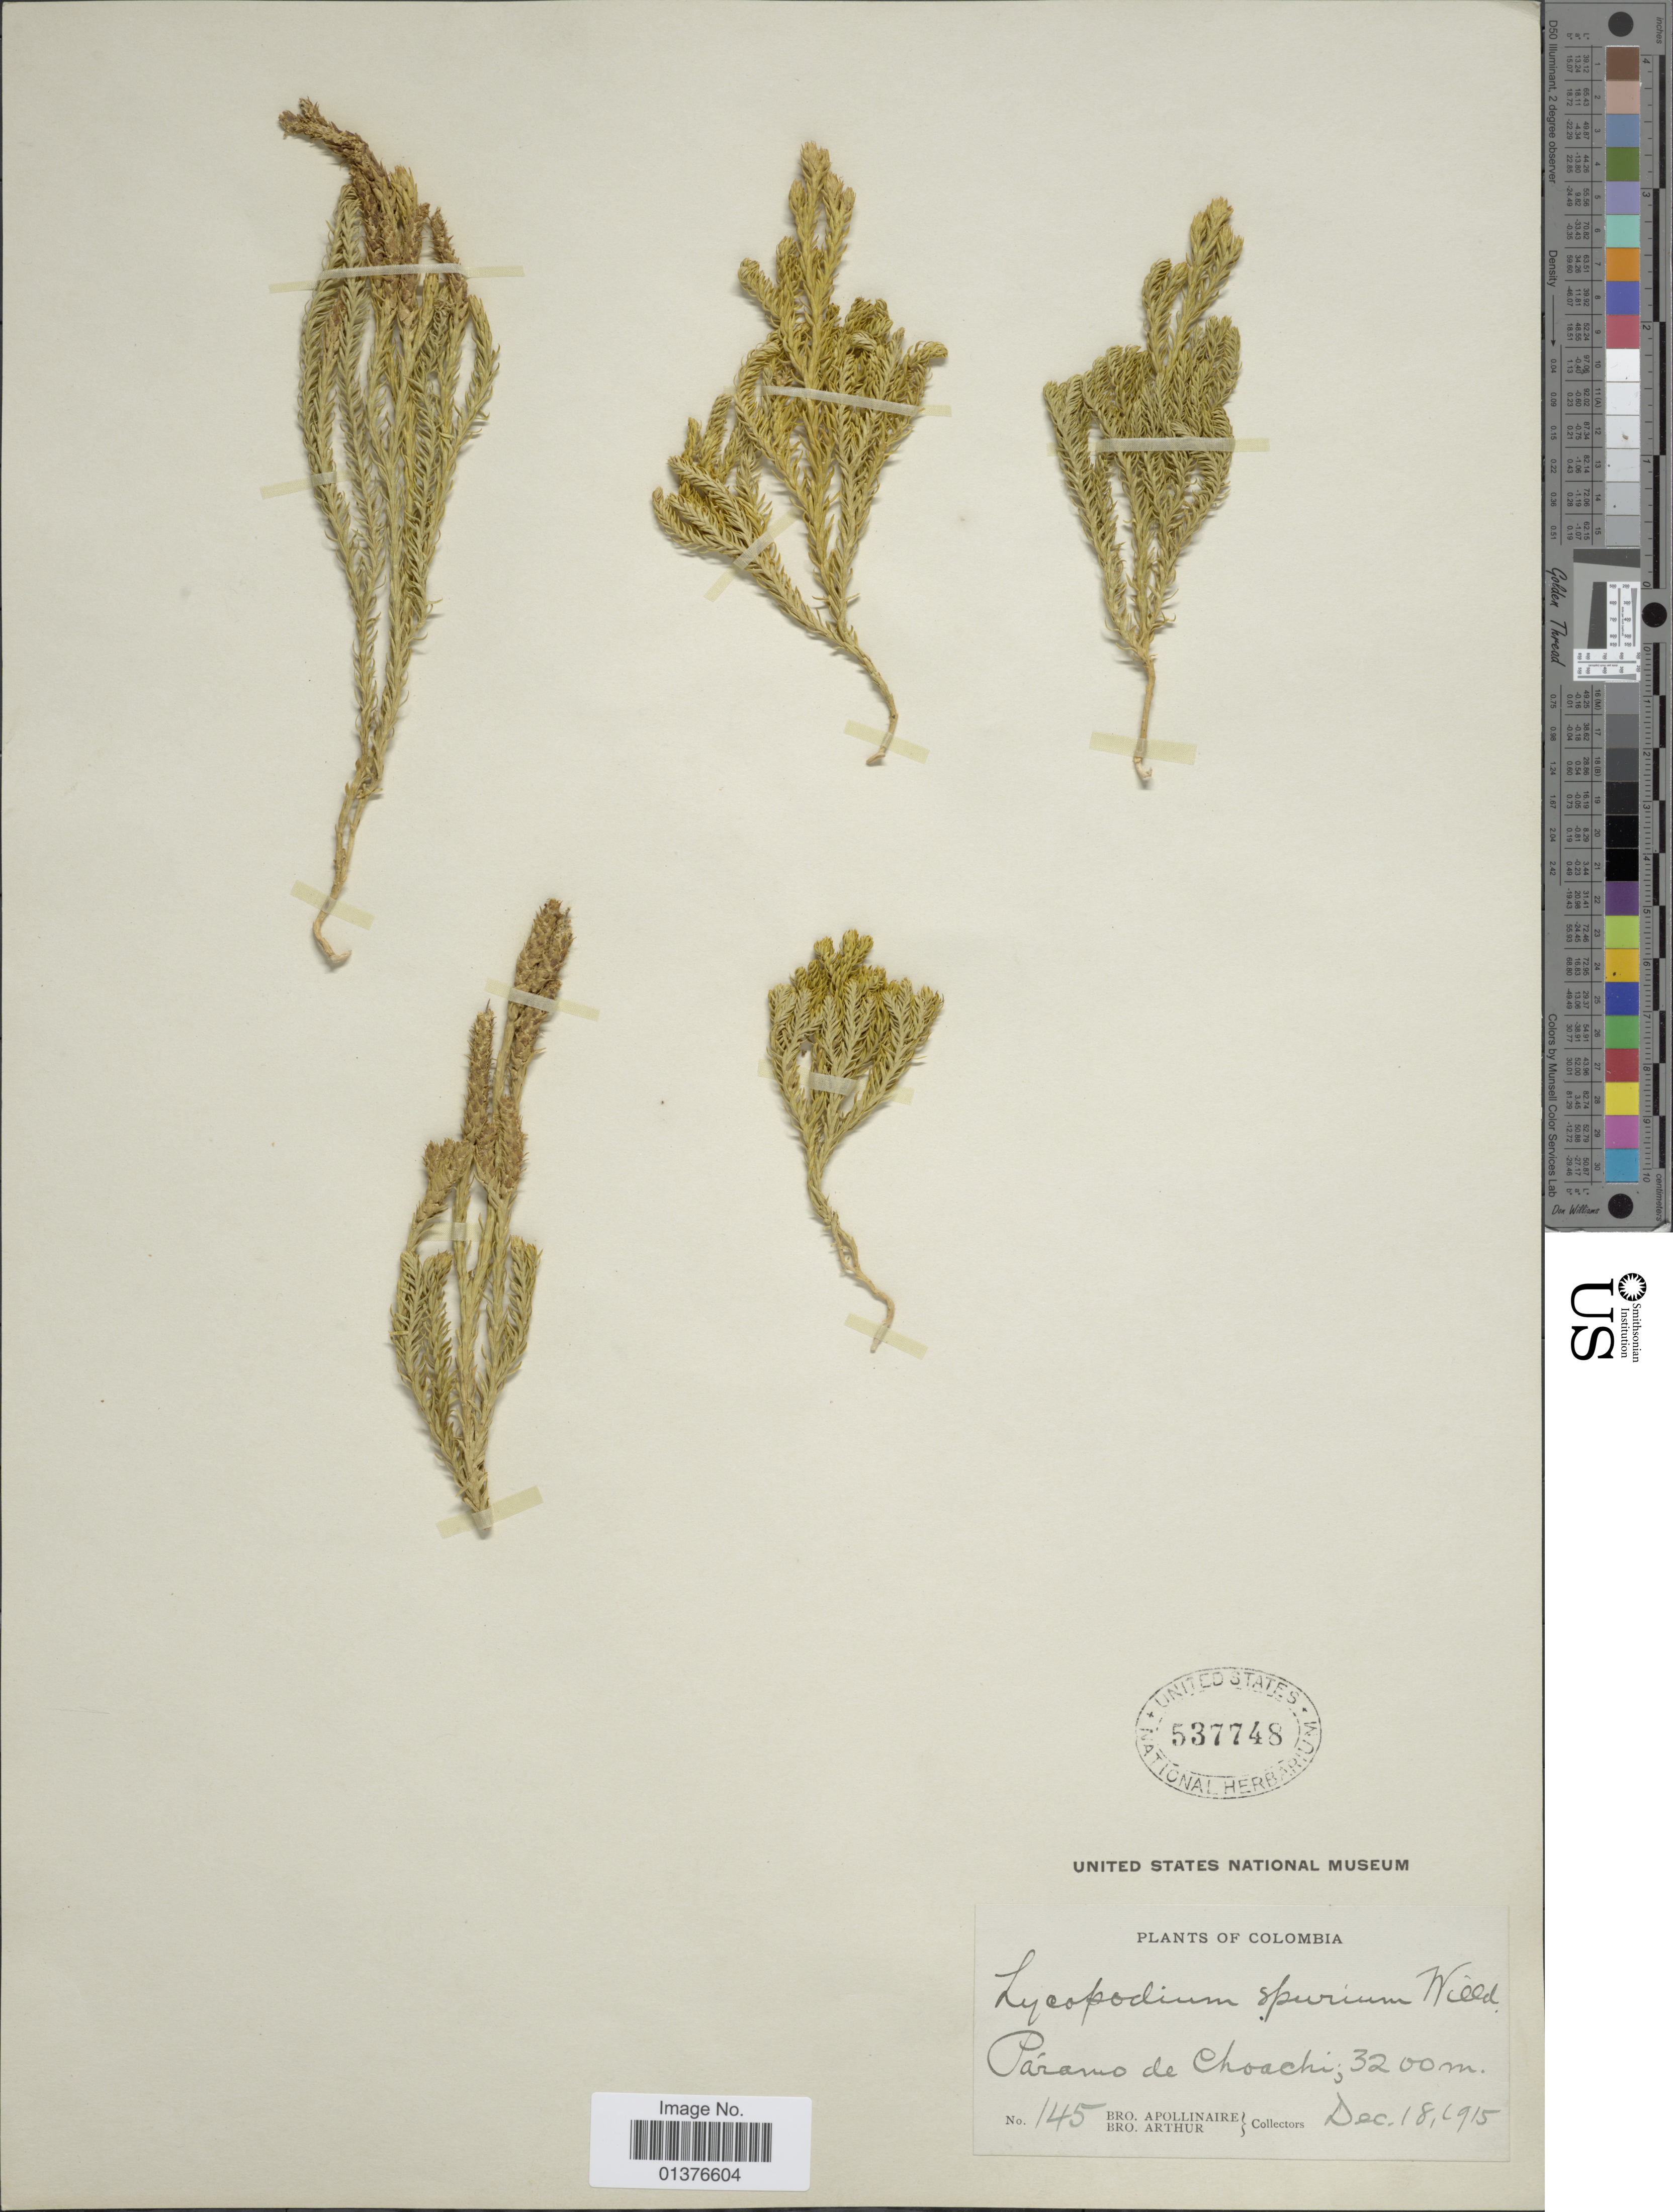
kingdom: Plantae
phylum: Tracheophyta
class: Lycopodiopsida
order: Lycopodiales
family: Lycopodiaceae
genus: Austrolycopodium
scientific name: Austrolycopodium magellanicum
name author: (P. Beauv.) Holub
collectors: Bro. Apollinaire & Bro. Arthur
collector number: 145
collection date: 1915-12-18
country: Colombia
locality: Páramo de Choachi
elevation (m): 3200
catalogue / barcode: US 537748